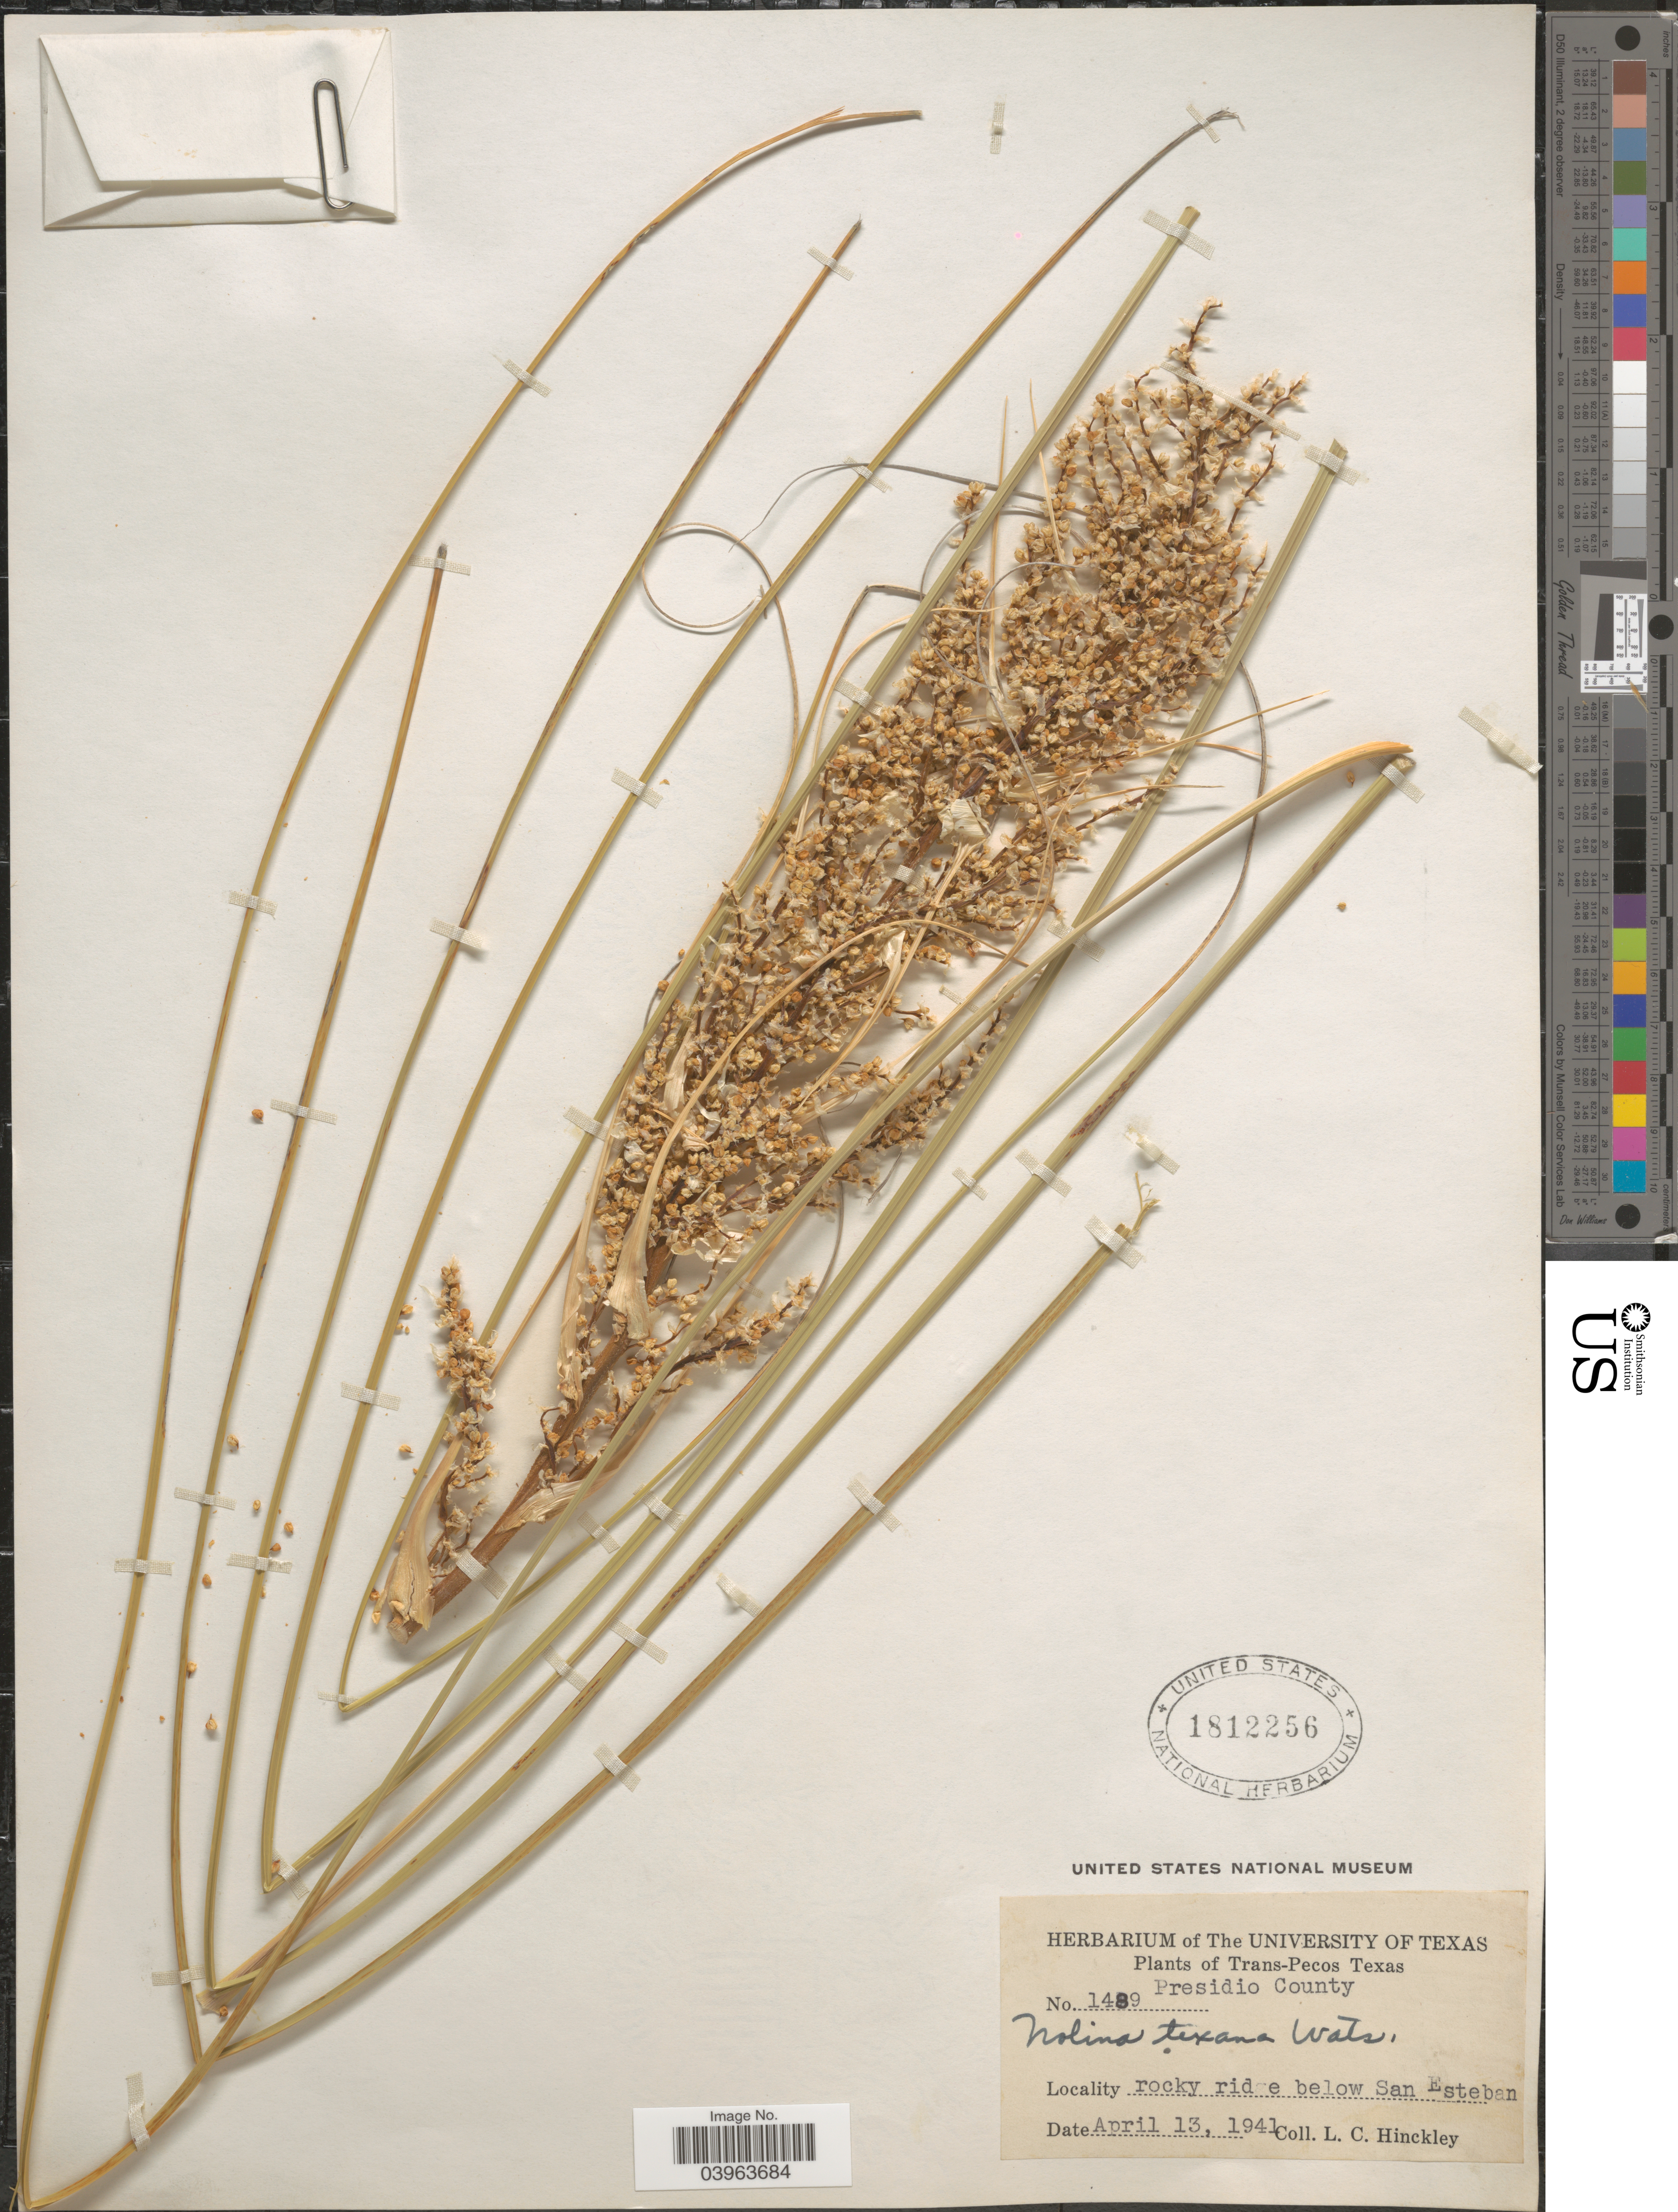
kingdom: Plantae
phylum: Tracheophyta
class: Liliopsida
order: Asparagales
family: Asparagaceae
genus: Nolina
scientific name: Nolina texana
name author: S. Watson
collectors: L. Hinckley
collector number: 1489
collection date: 1941-04-13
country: United States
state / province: Texas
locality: Trans-Pecos Texas. Presidio County. Rocky ridge below San Esteban.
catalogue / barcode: US 1812256